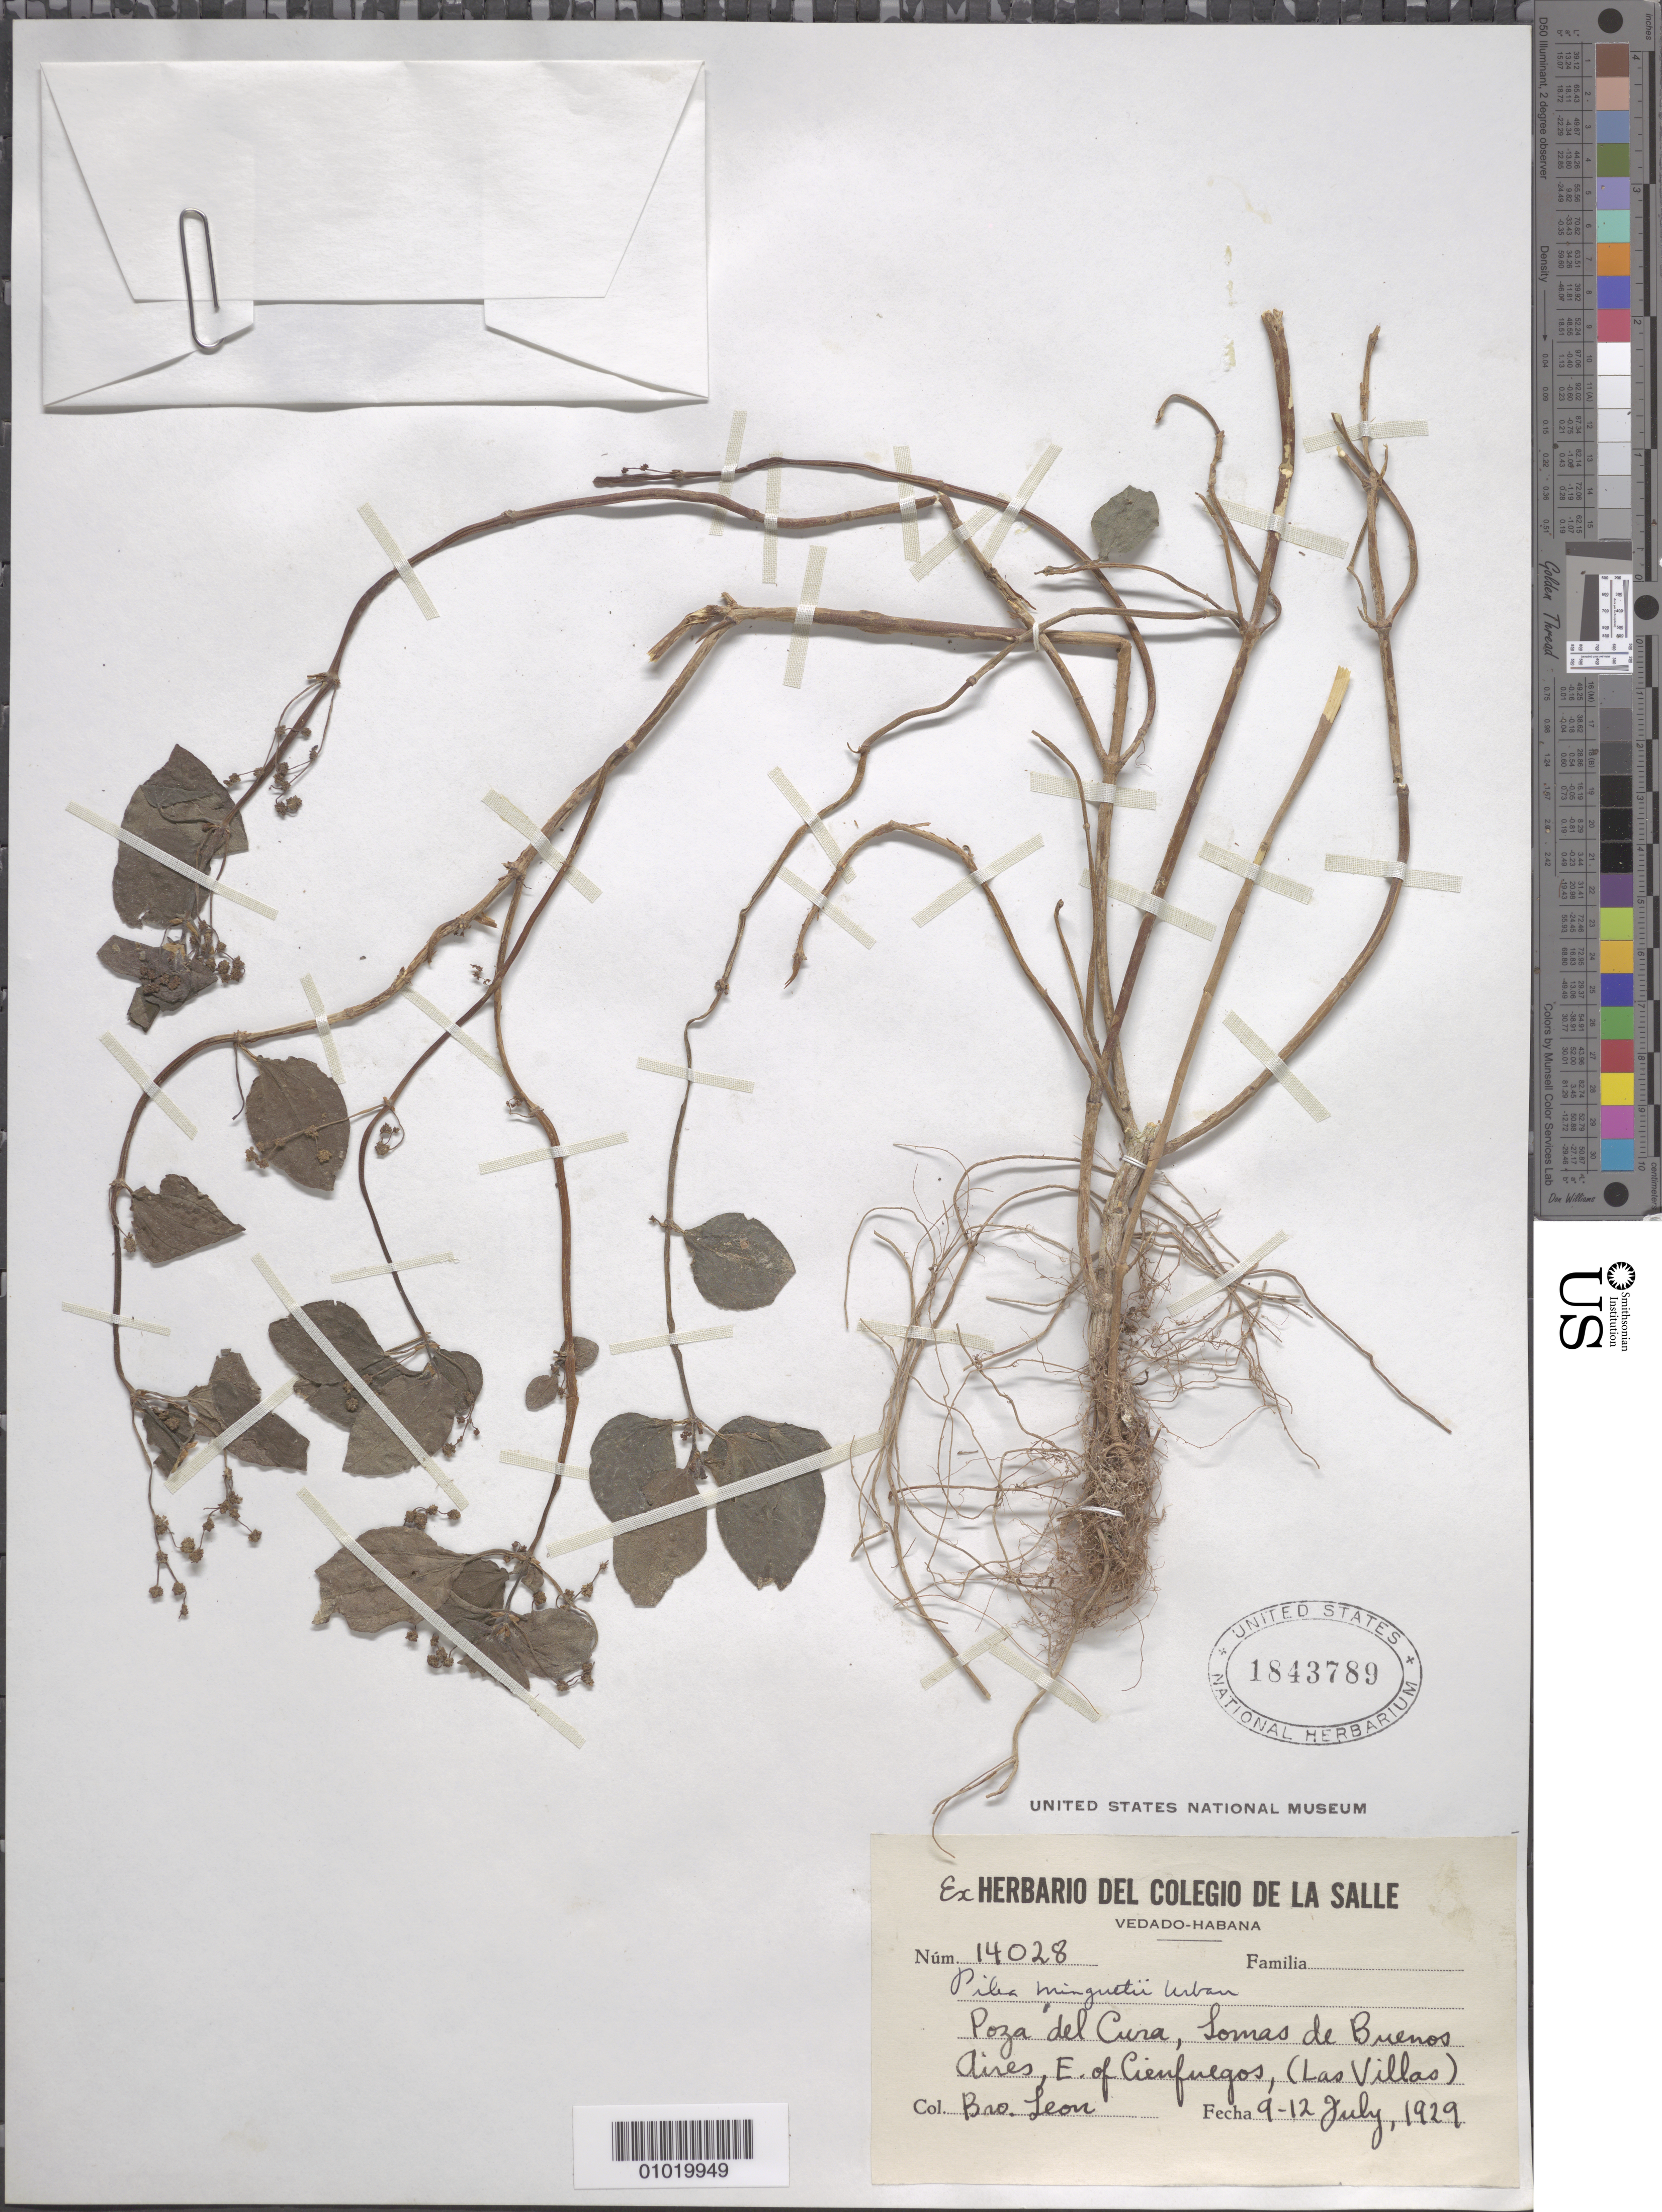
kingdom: Plantae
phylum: Tracheophyta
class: Magnoliopsida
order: Rosales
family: Urticaceae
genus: Pilea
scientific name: Pilea minguetii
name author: Urb.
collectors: Bro. León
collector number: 14028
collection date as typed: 09 Jul 1929 to 12 Jul 1929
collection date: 1929-07-09/1929-07-12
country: Cuba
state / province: Las Villas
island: Cuba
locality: Poza del Cura, Lomas de Buenos Aires, E of Cienfuegos, Las Villas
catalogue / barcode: US 1843789